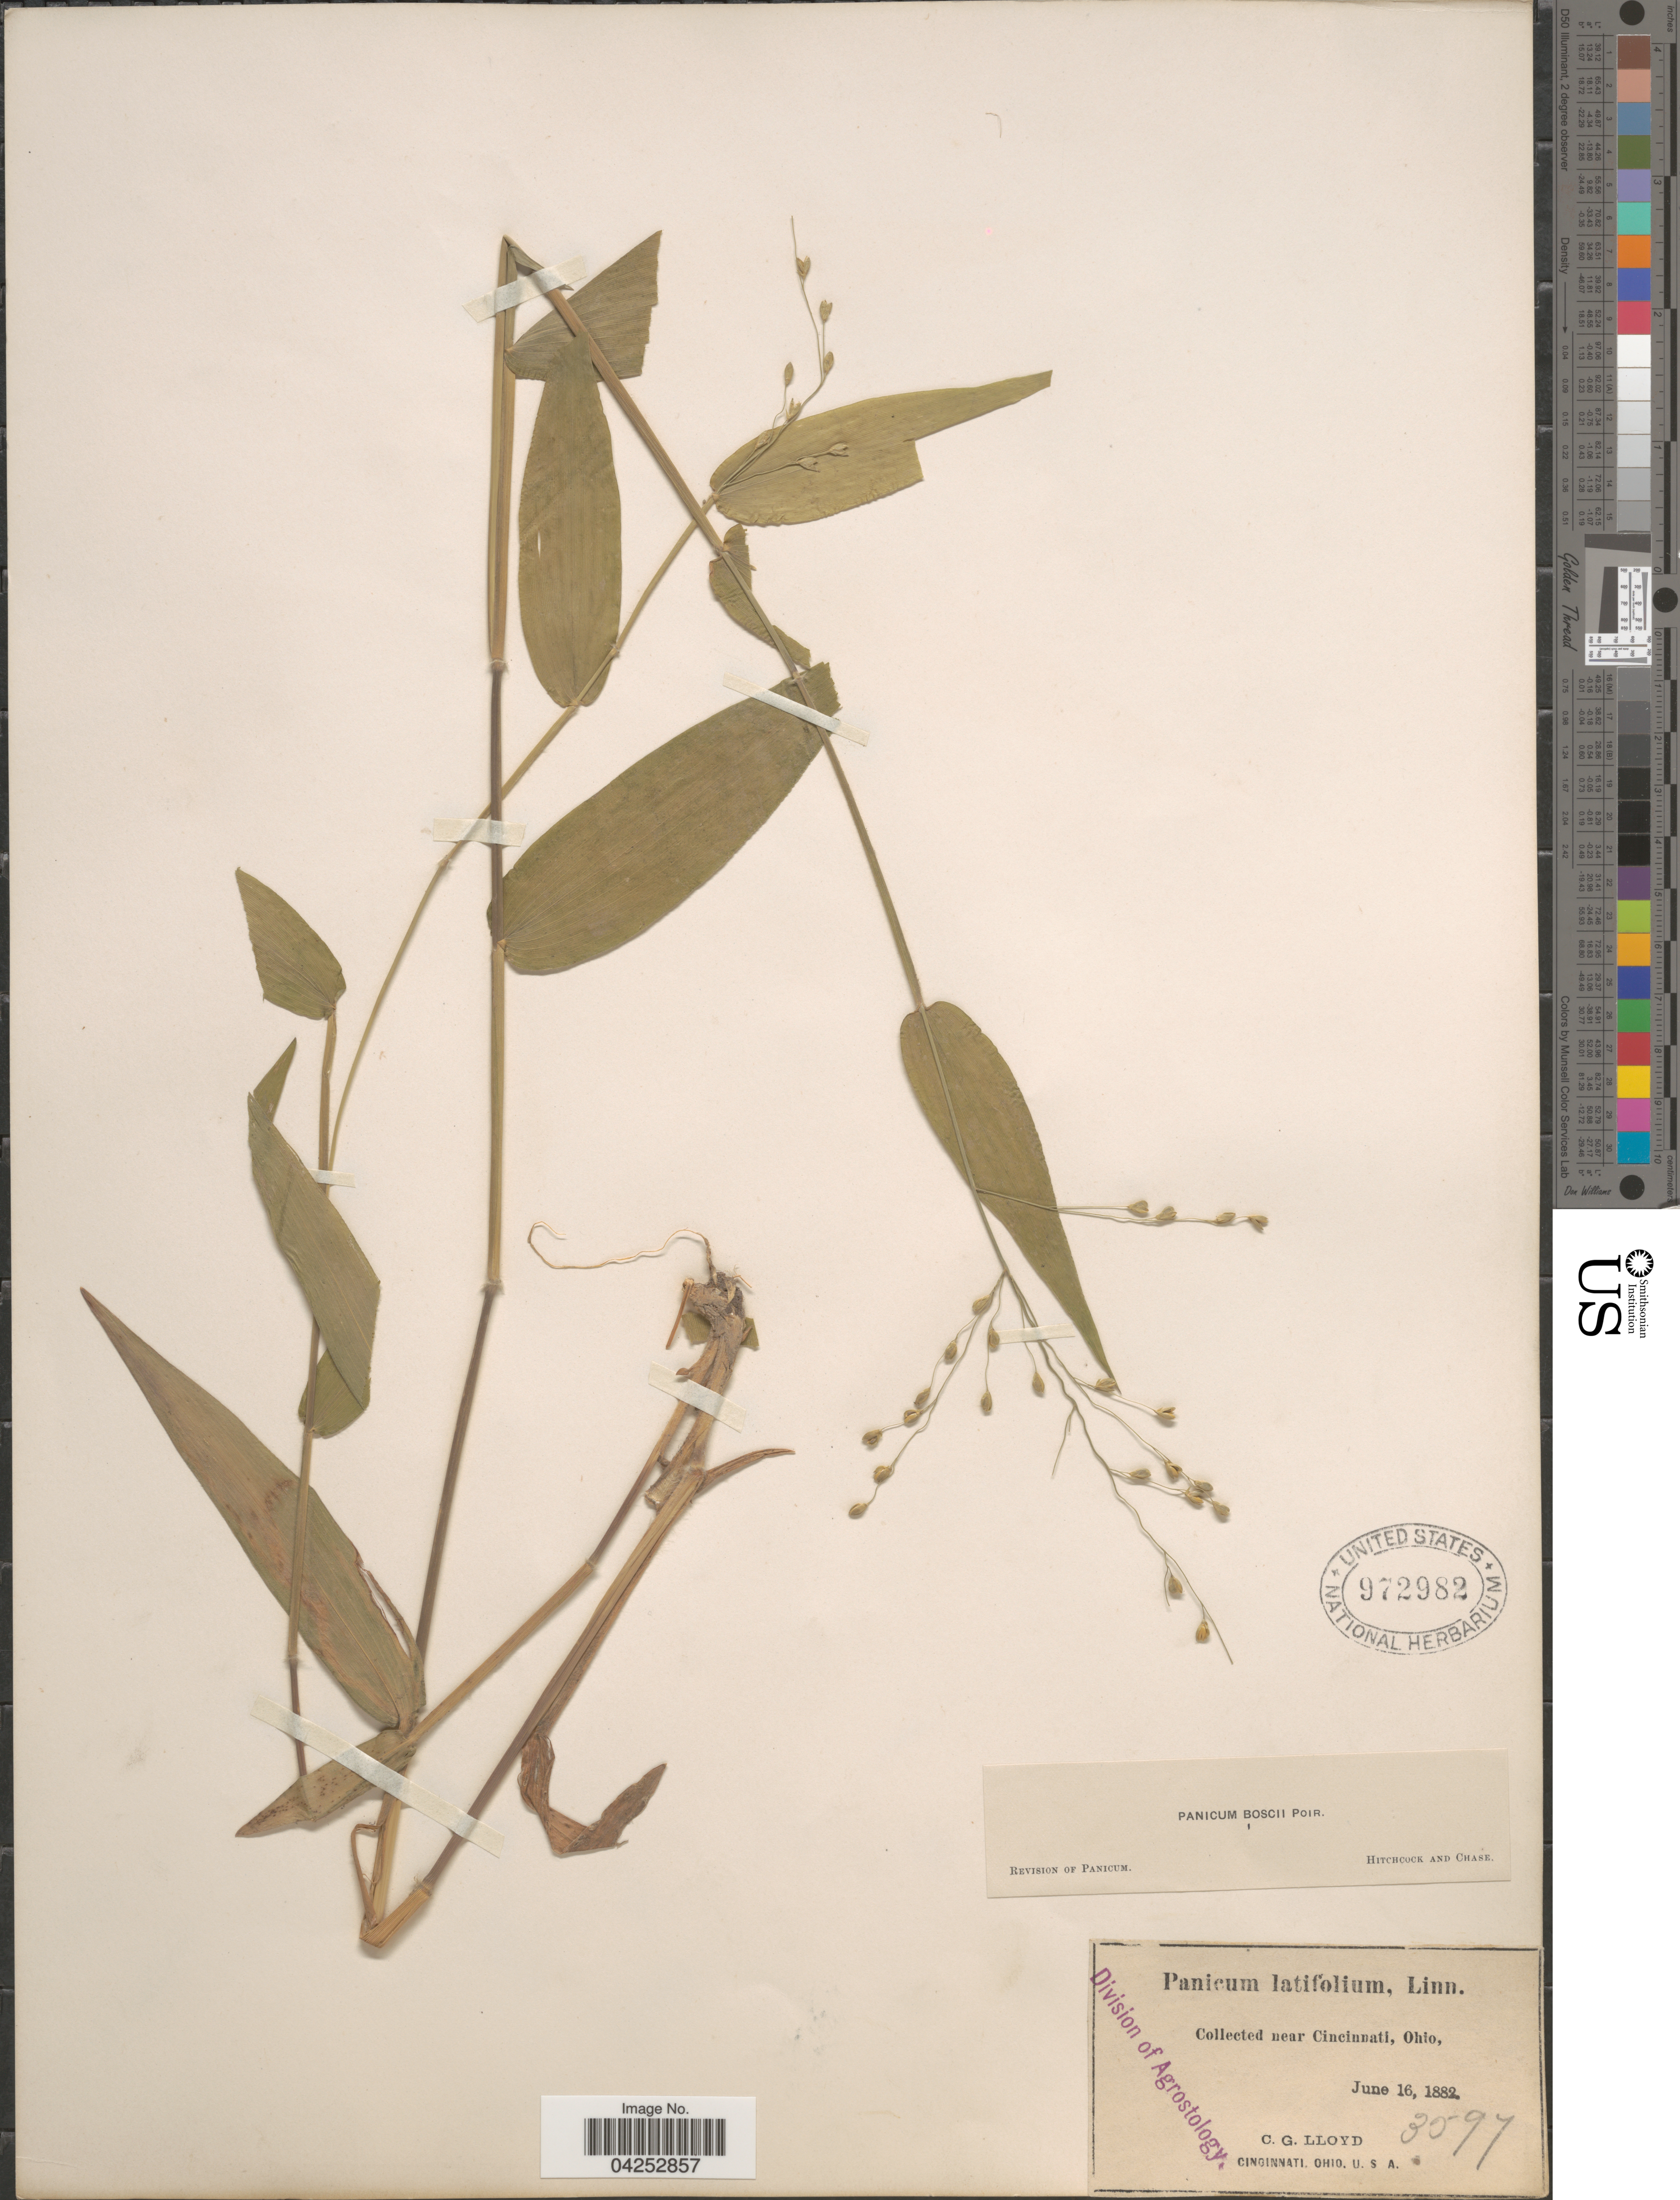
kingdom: Plantae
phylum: Tracheophyta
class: Liliopsida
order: Poales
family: Poaceae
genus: Dichanthelium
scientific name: Dichanthelium boscii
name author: (Poir.) Gould & C.A. Clark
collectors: C. G. Lloyd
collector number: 3597*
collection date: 1882-06-16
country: United States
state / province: Ohio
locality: Near Cincinnati.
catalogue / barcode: US 972982